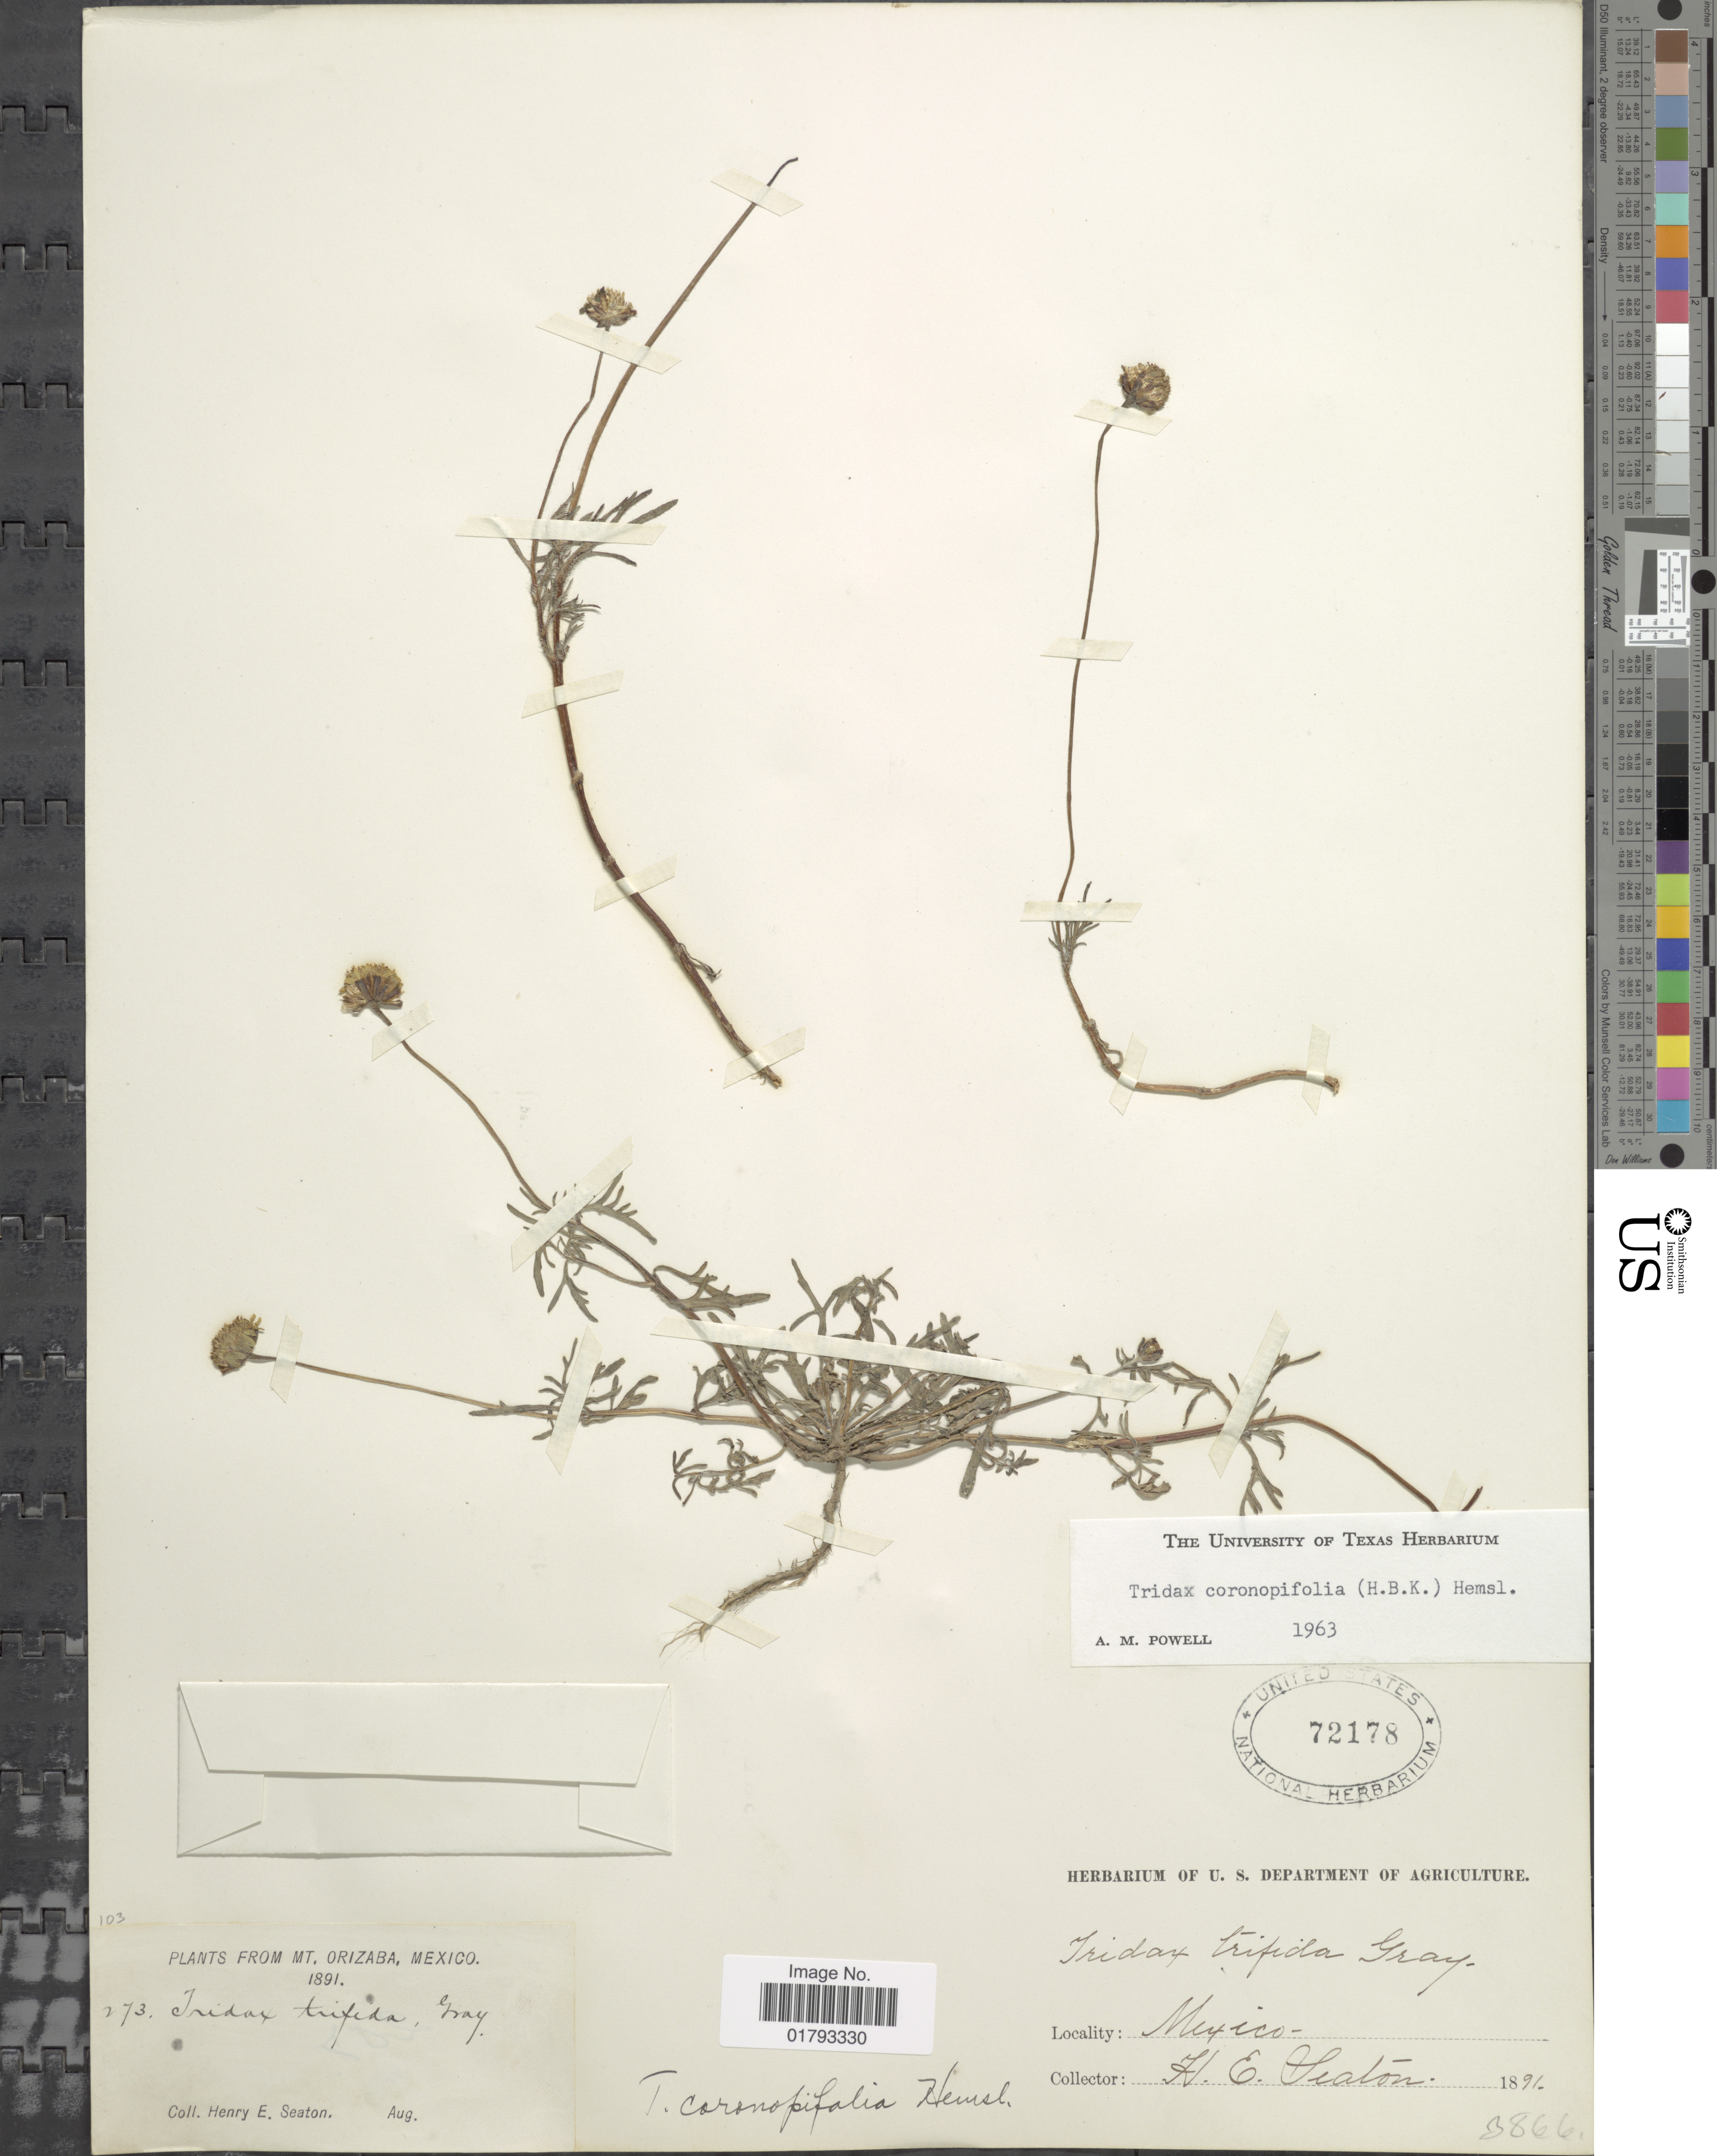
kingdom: Plantae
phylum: Tracheophyta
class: Magnoliopsida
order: Asterales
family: Asteraceae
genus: Tridax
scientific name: Tridax coronopifolia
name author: (Kunth) Hemsl.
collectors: H. Seaton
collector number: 273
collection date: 1896-08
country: Mexico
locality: Mt. Orizaba, Mexico.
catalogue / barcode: US 72178